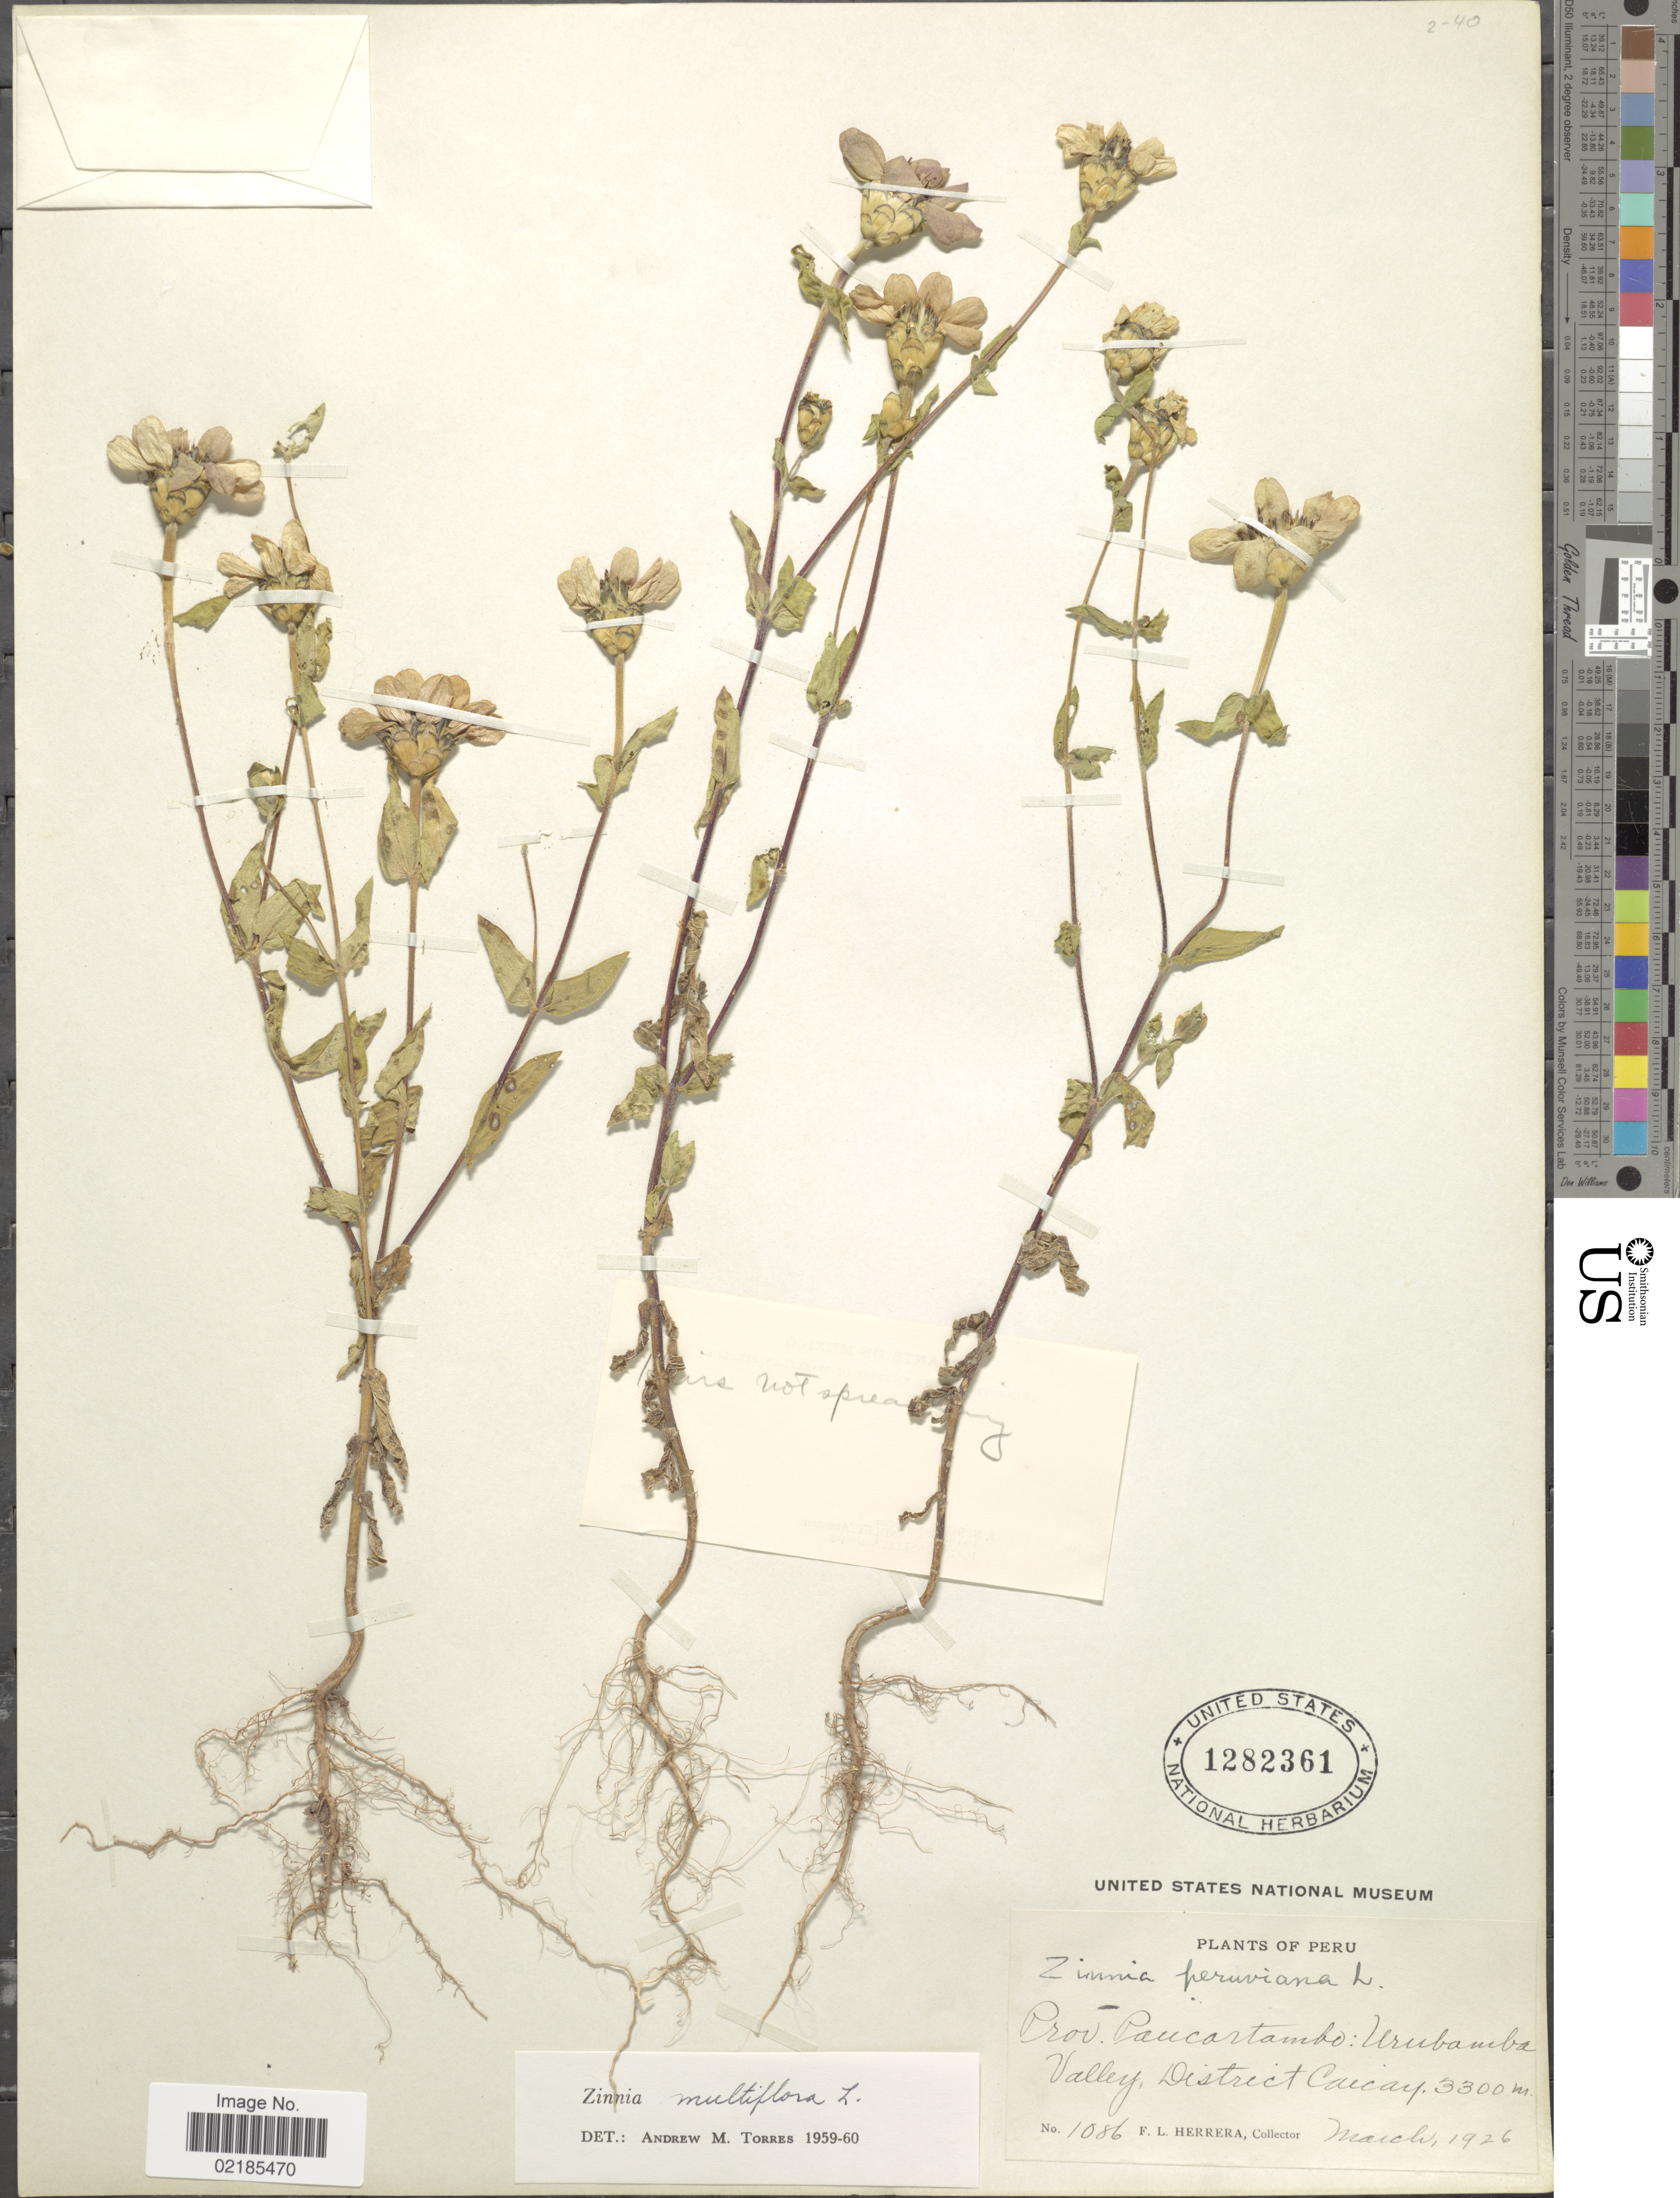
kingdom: Plantae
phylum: Tracheophyta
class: Magnoliopsida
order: Asterales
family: Asteraceae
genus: Zinnia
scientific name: Zinnia multiflora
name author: L.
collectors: F. L. Herrera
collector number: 1086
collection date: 1926-03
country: Peru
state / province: Cusco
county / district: Paucartambo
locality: Urubamba Valley, District Caicay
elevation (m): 3300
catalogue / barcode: US 1282361